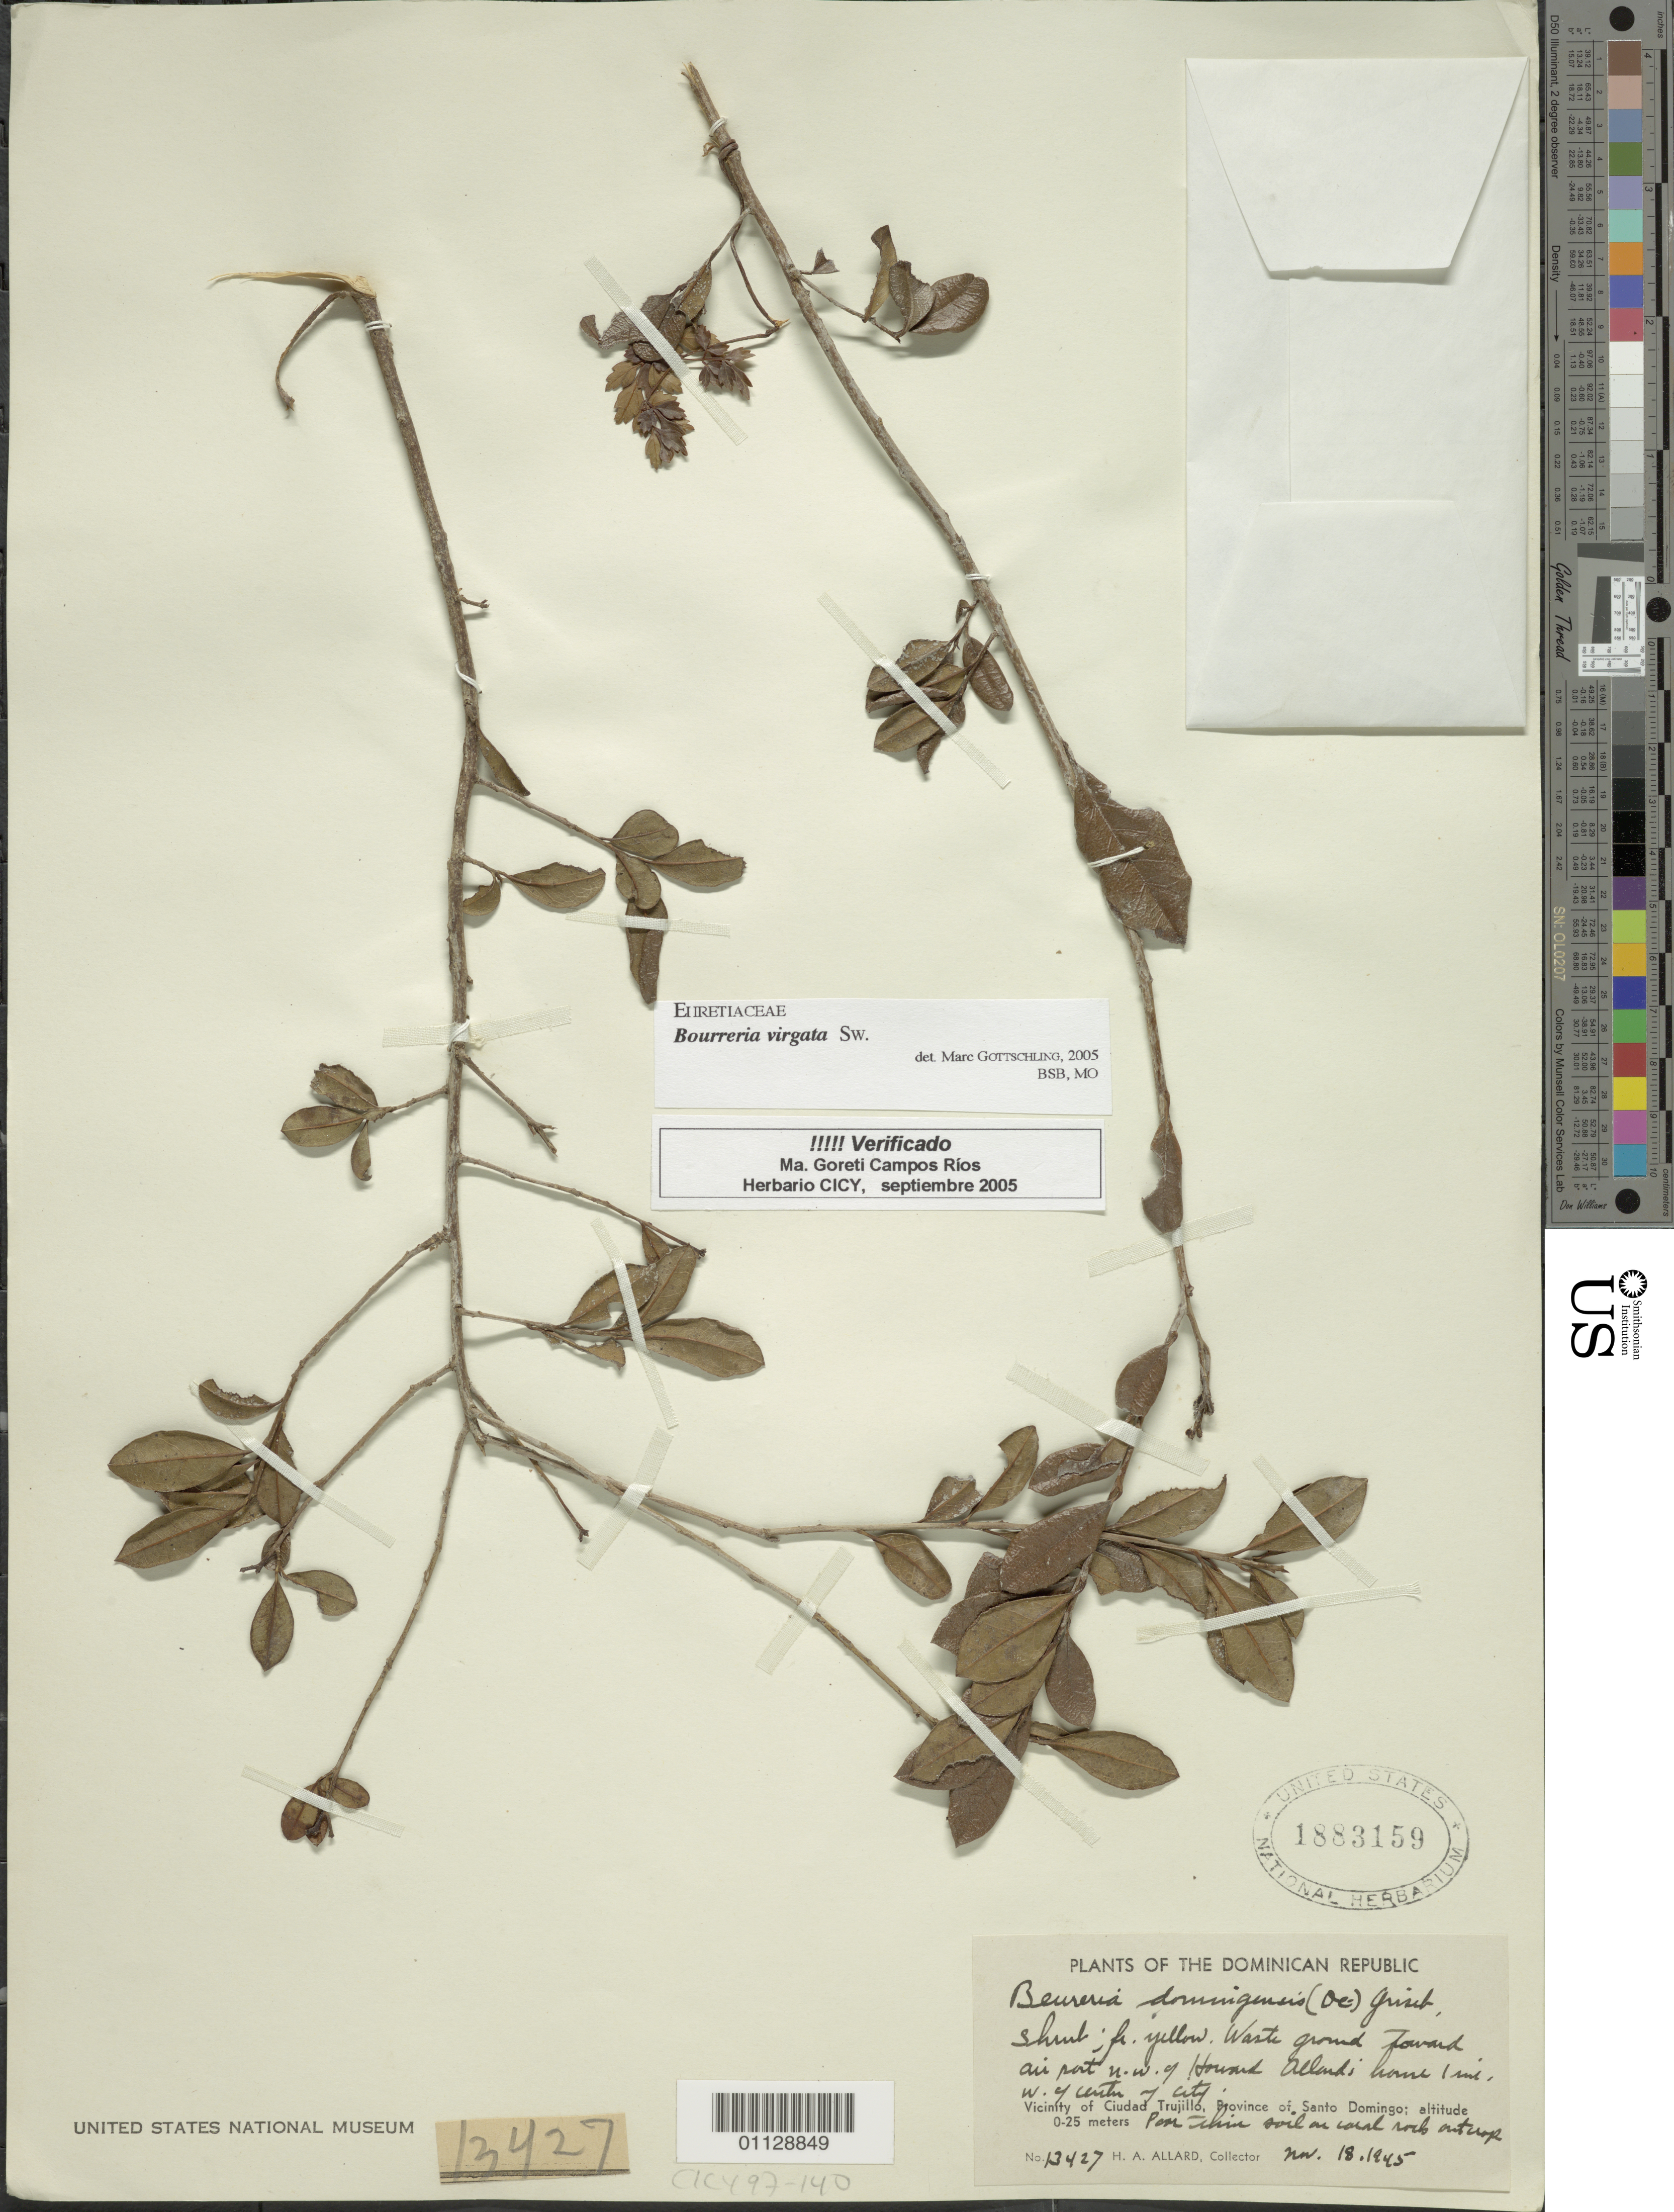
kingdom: Plantae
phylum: Tracheophyta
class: Magnoliopsida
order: Boraginales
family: Ehretiaceae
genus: Bourreria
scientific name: Bourreria virgata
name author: (Sw.) G. Don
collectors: H. A. Allard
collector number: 13427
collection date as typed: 18 Nov 1985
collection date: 1985-11-18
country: Dominican Republic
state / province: Santo Domingo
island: Hispaniola I.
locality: Waste ground toward airport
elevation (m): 0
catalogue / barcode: US 1883159